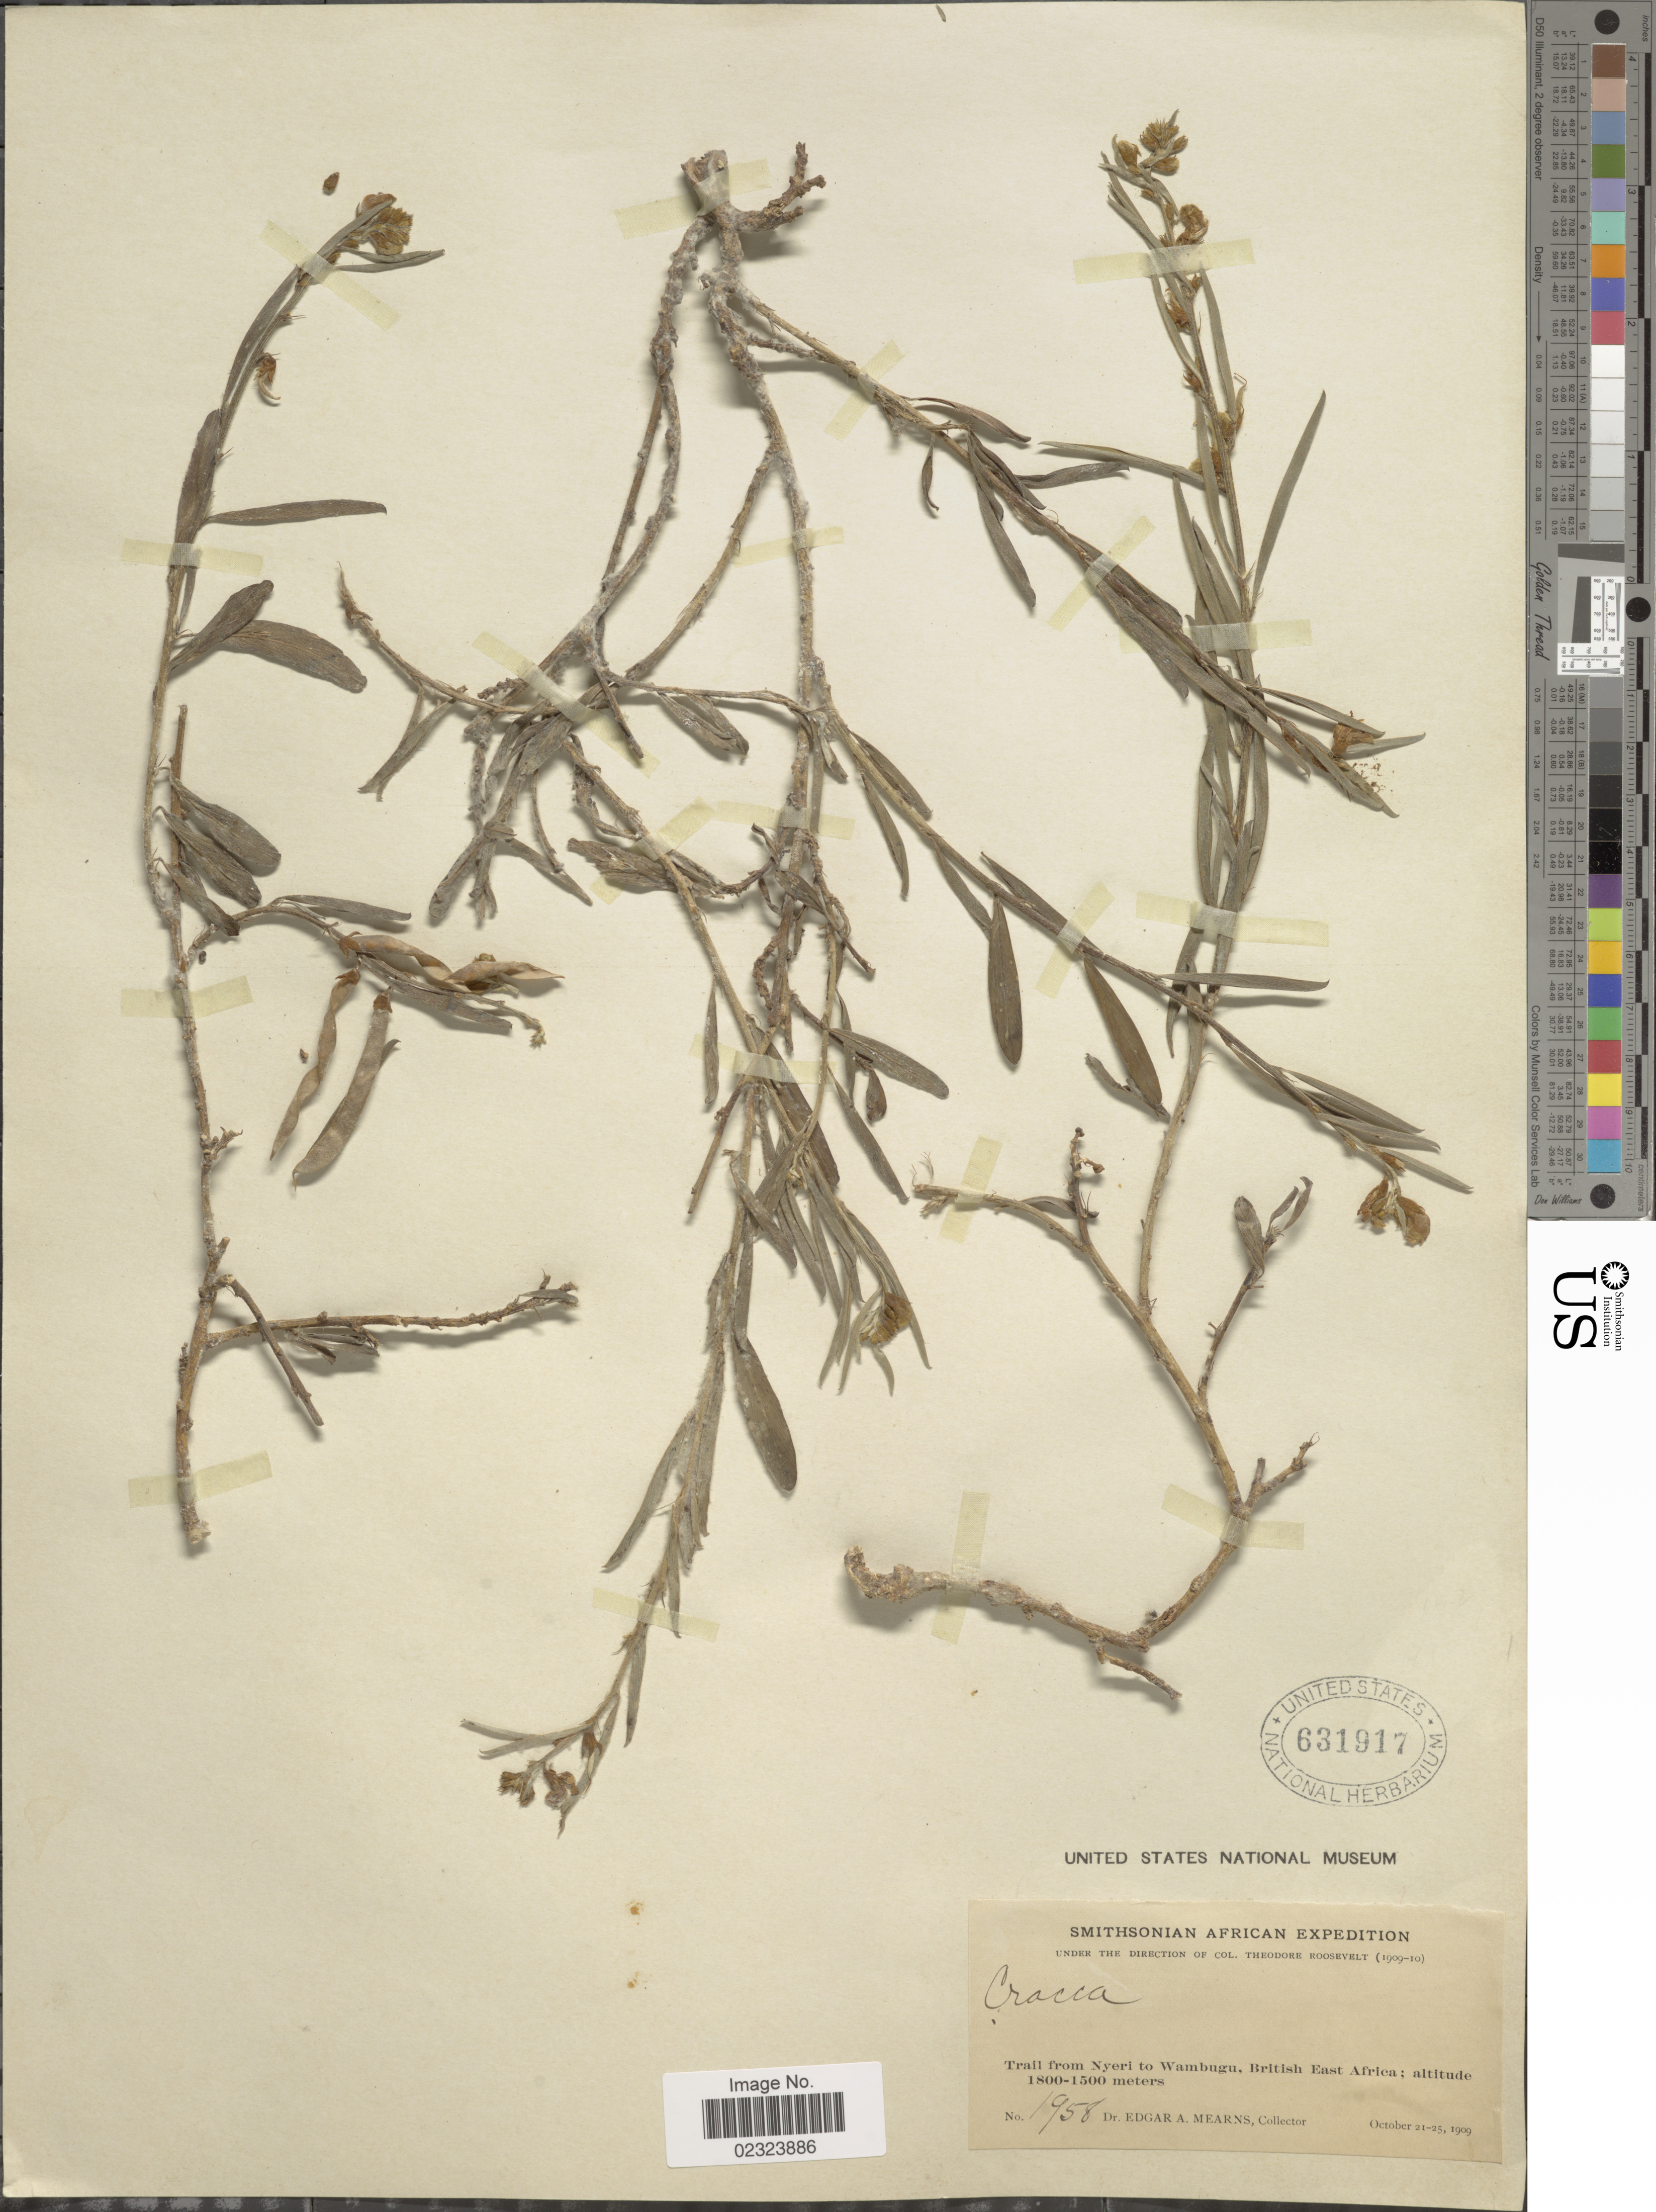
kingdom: Plantae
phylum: Tracheophyta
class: Magnoliopsida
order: Fabales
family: Fabaceae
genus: Tephrosia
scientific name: Tephrosia sp.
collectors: E. A. Mearns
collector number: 1958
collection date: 1909-10-21/1909-10-25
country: Kenya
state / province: Nyeri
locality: Trail from Nyeri to Wambugu, British East Africa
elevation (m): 1500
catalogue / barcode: US 631917